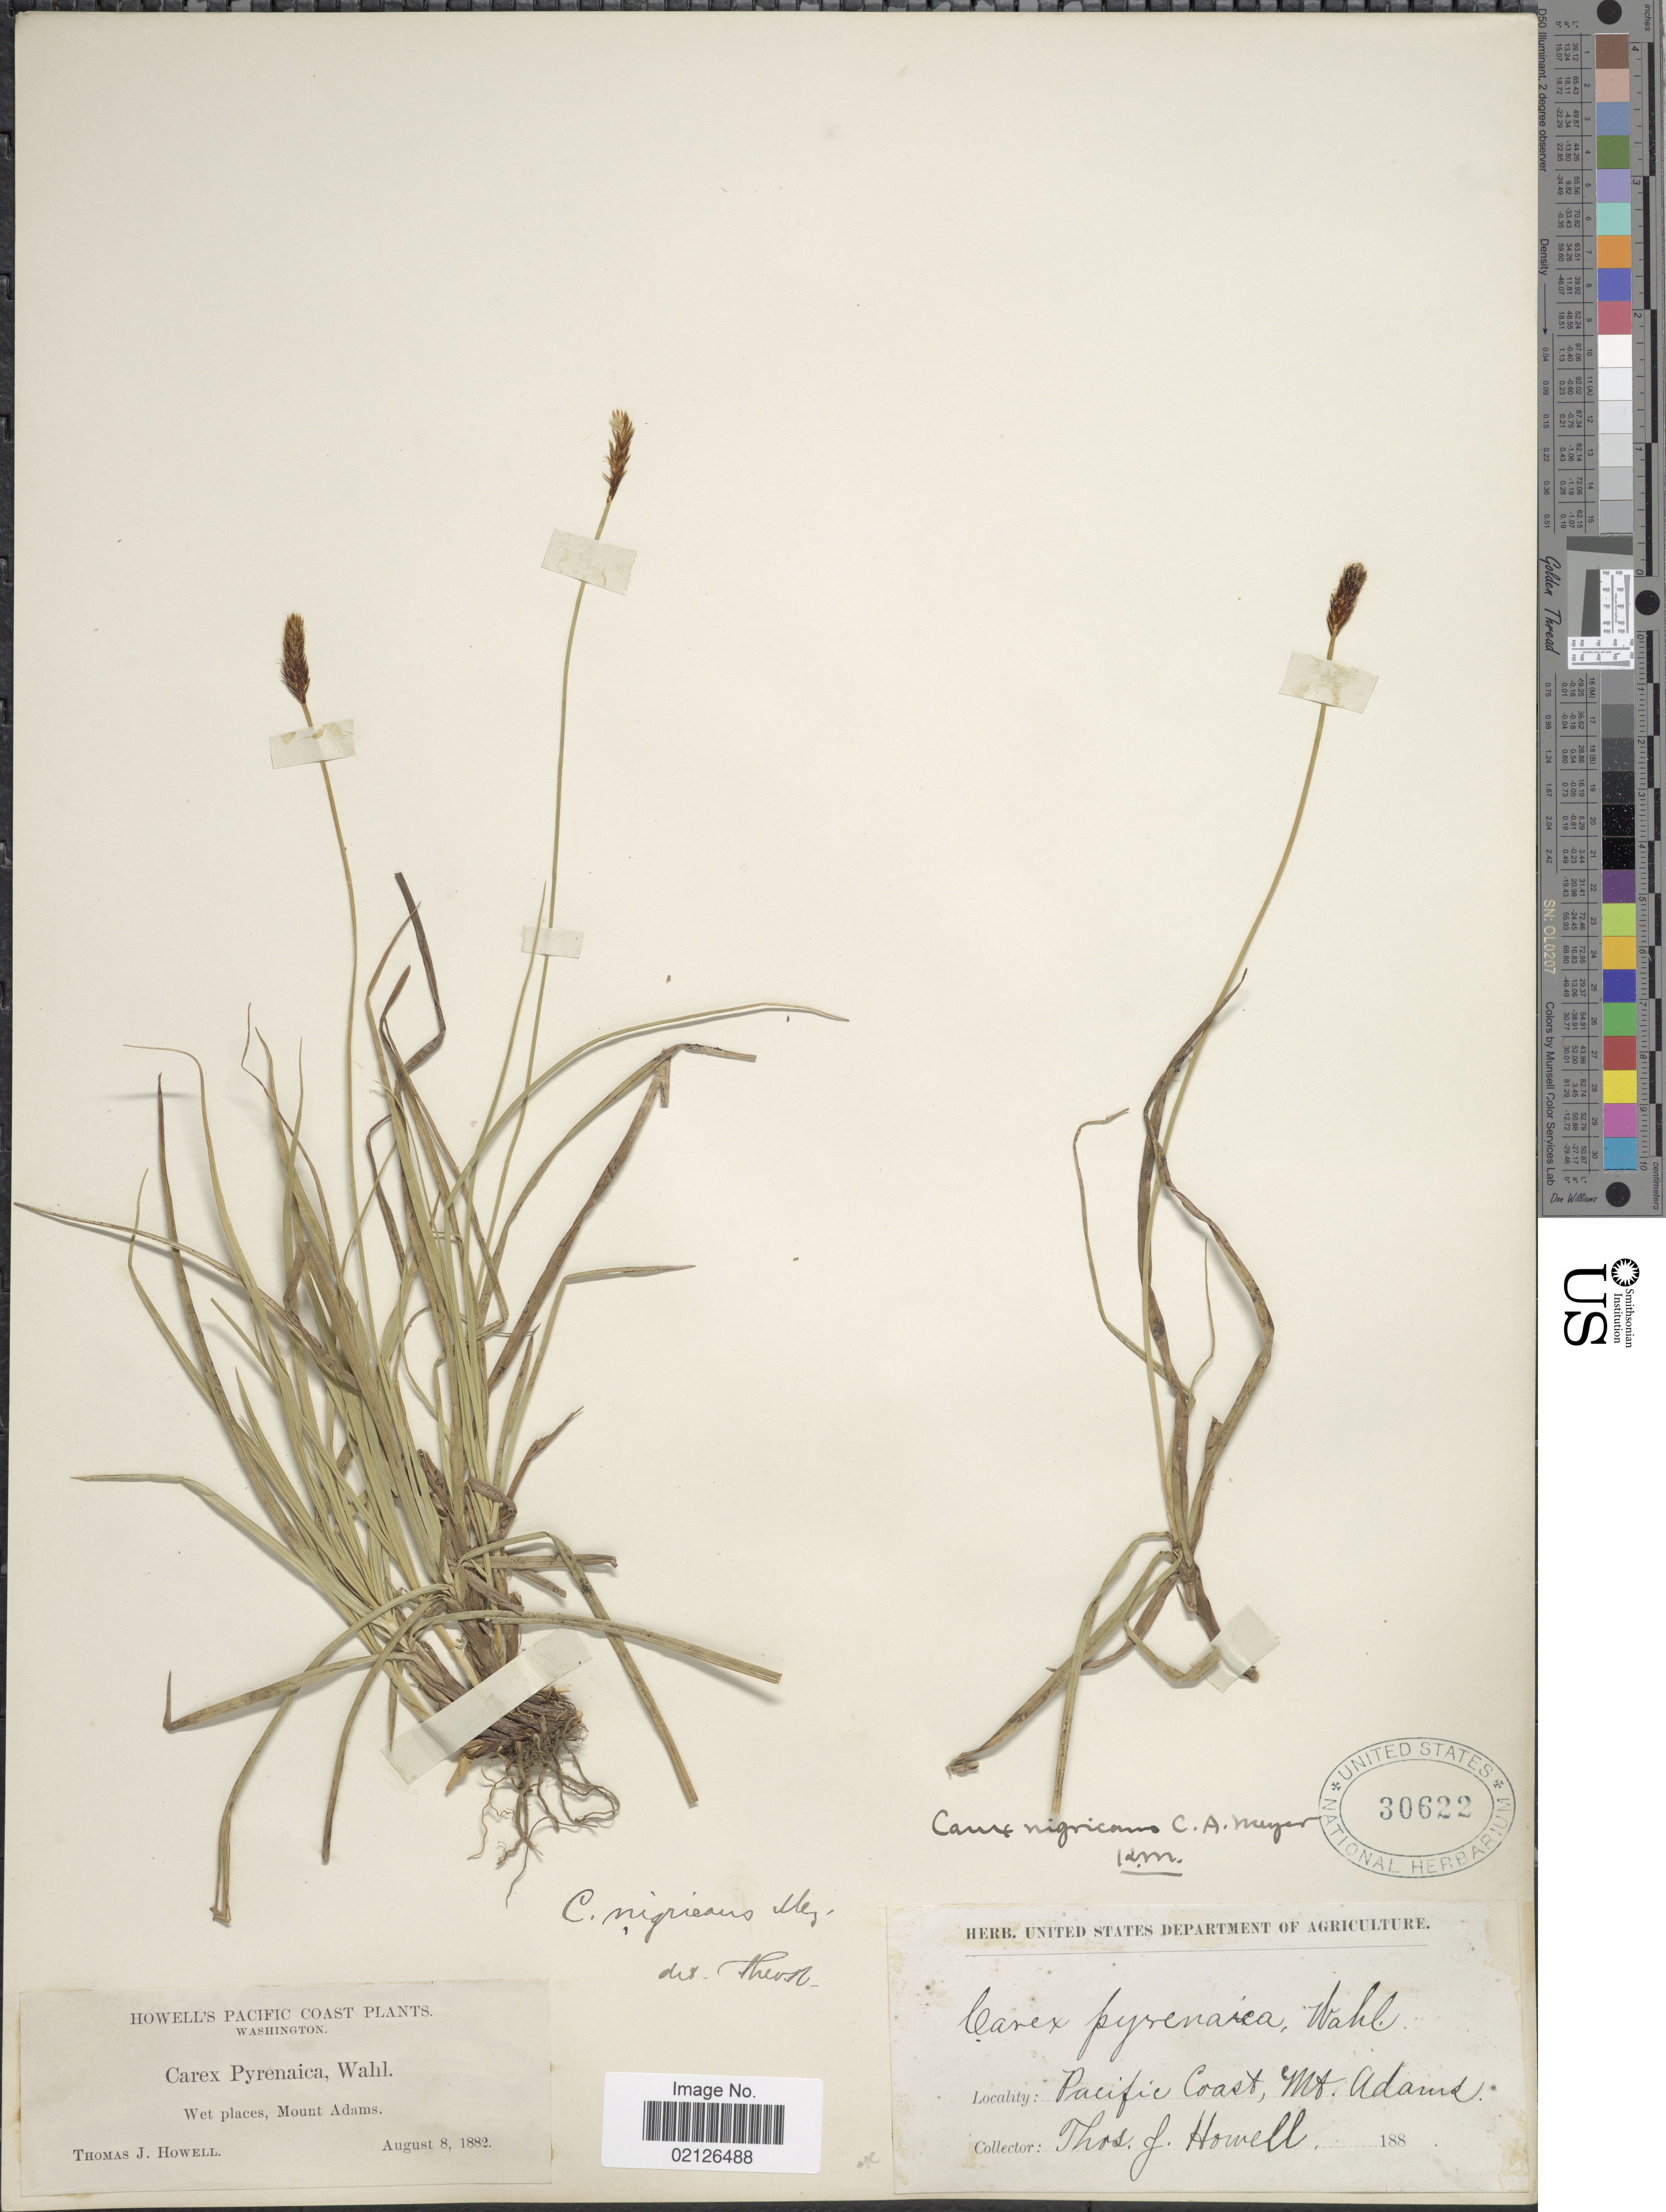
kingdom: Plantae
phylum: Tracheophyta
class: Liliopsida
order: Poales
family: Cyperaceae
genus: Carex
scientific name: Carex nigricans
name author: C.A. Mey.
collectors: T. J. Howell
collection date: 1882-08-08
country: United States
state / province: Washington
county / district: Yakima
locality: Pacific Coast, Mount Adams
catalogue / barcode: US 30622